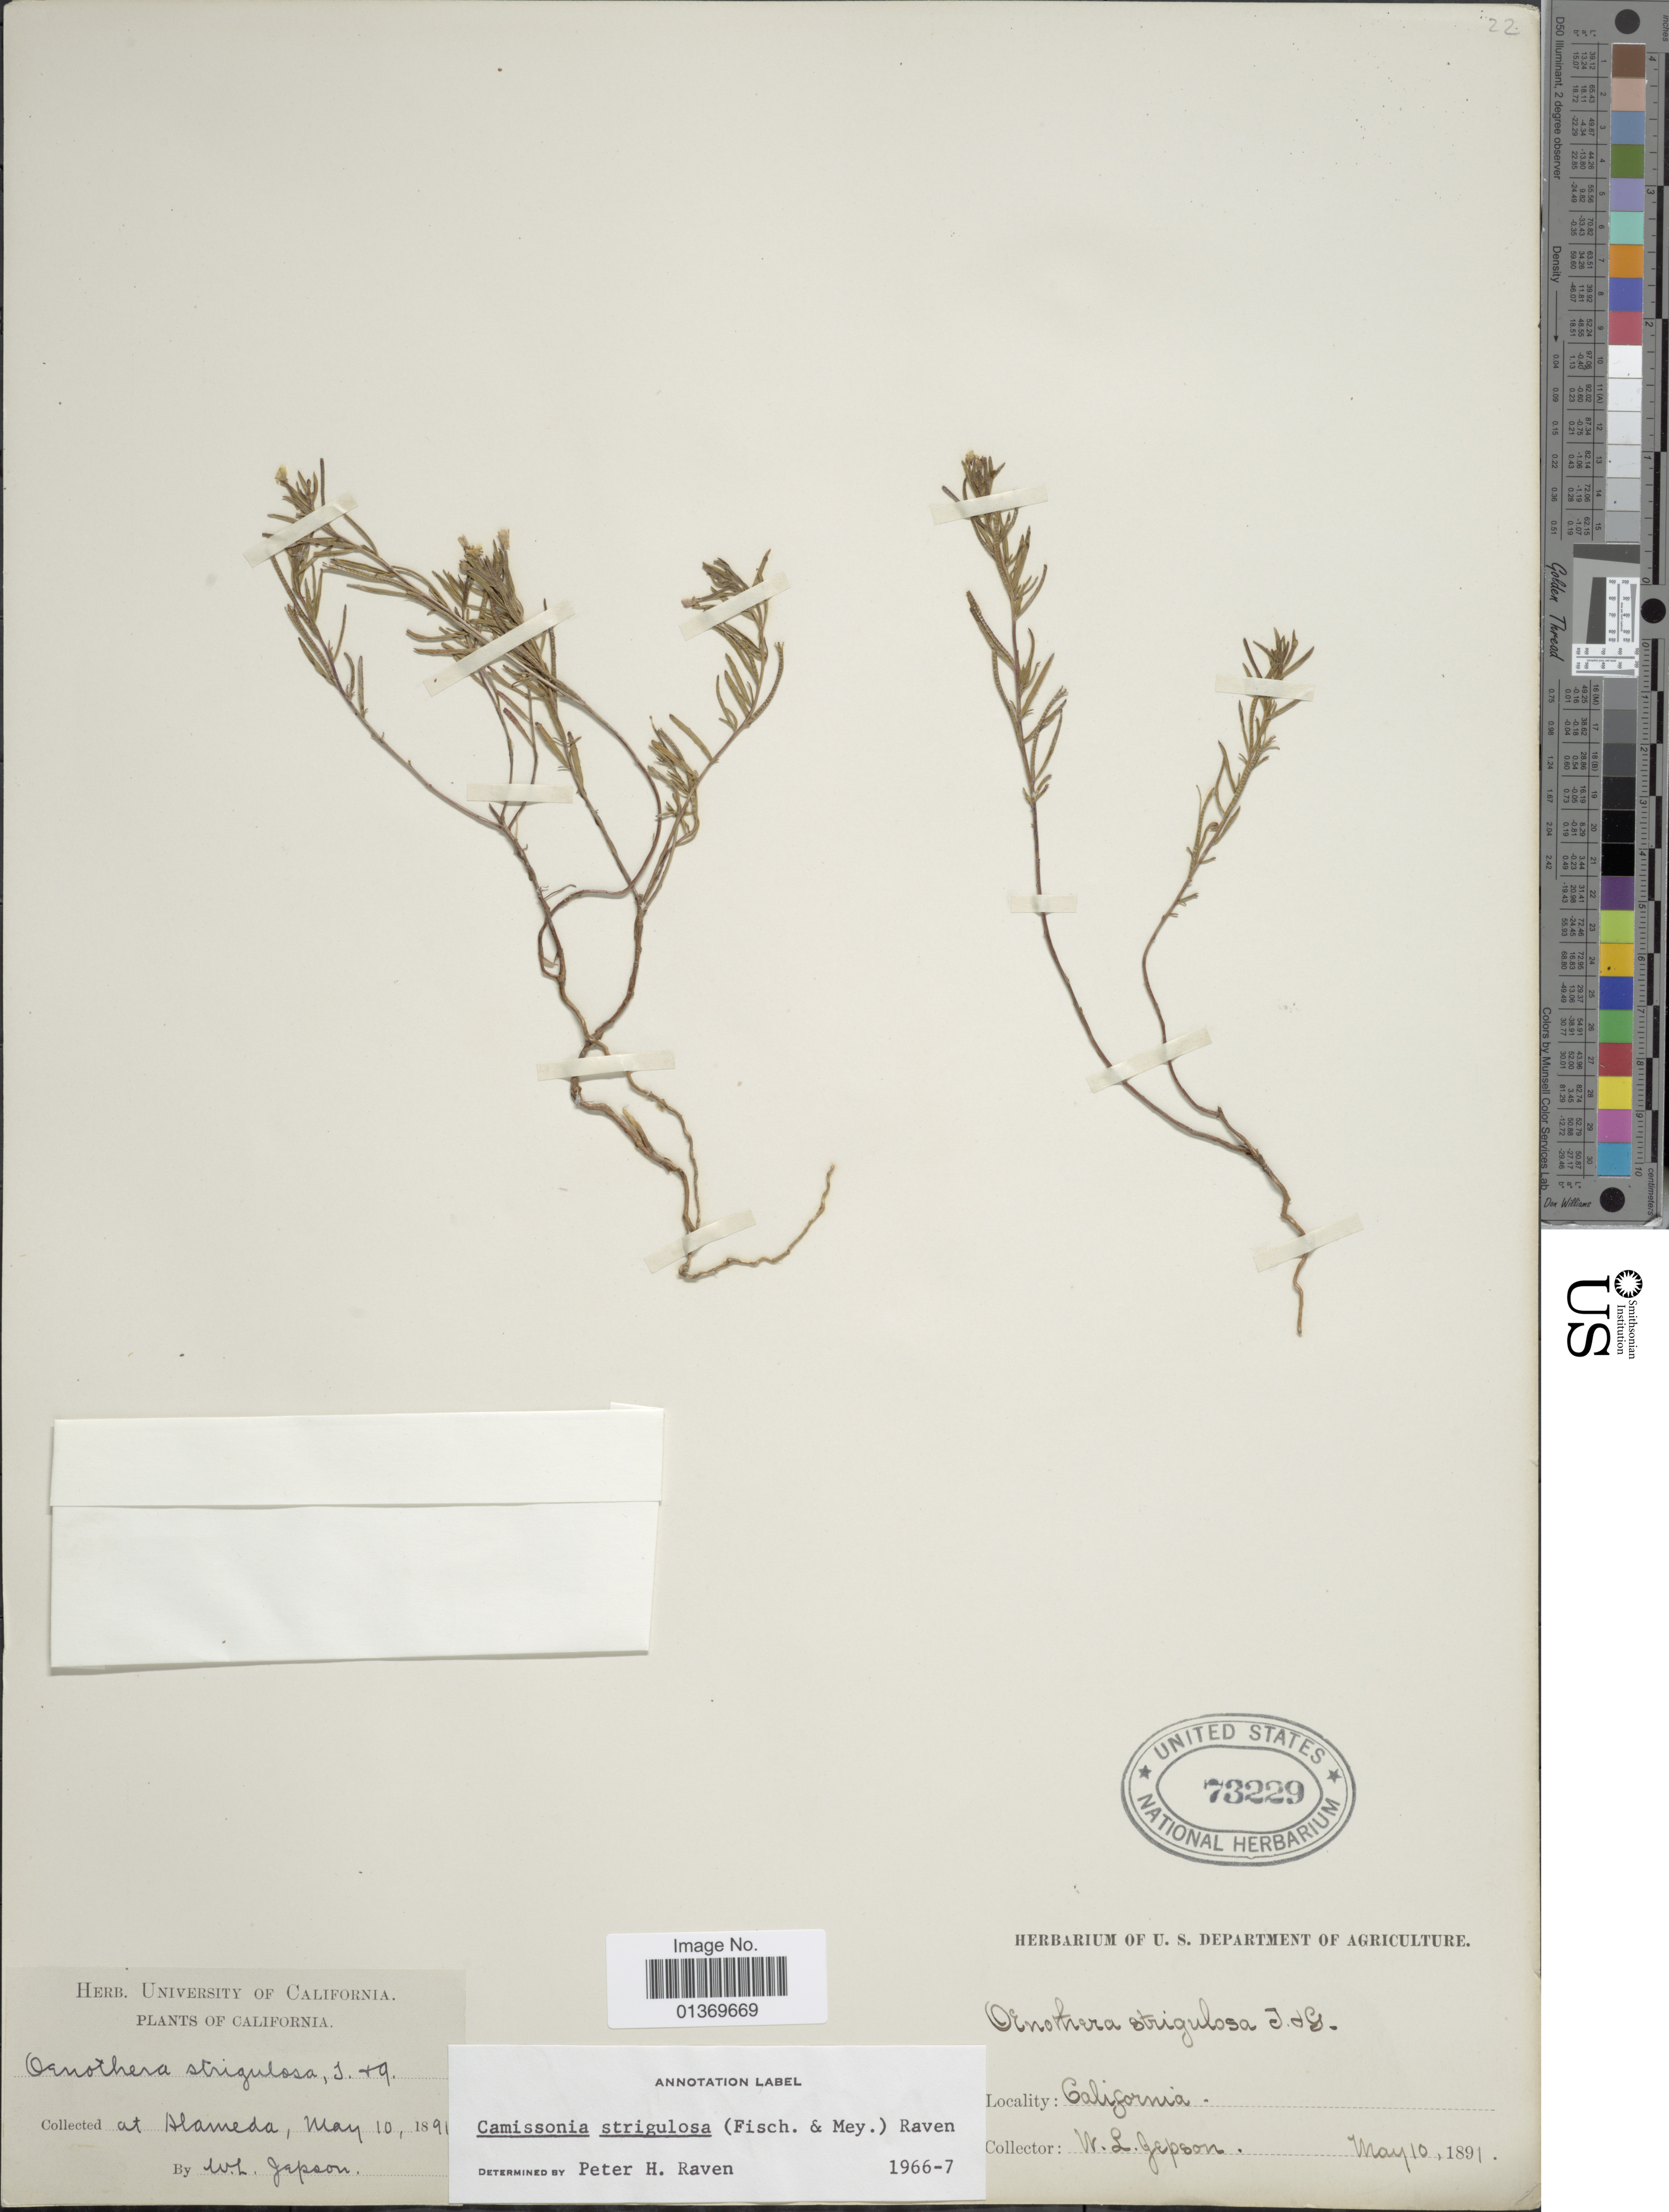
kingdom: Plantae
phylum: Tracheophyta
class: Magnoliopsida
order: Myrtales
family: Onagraceae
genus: Camissonia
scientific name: Camissonia strigulosa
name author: (Fisch. & C.A. Mey.) P.H. Raven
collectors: W. L. Jepson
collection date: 1891-05-10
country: United States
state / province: California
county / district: Alameda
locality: At Alameda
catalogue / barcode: US 73229